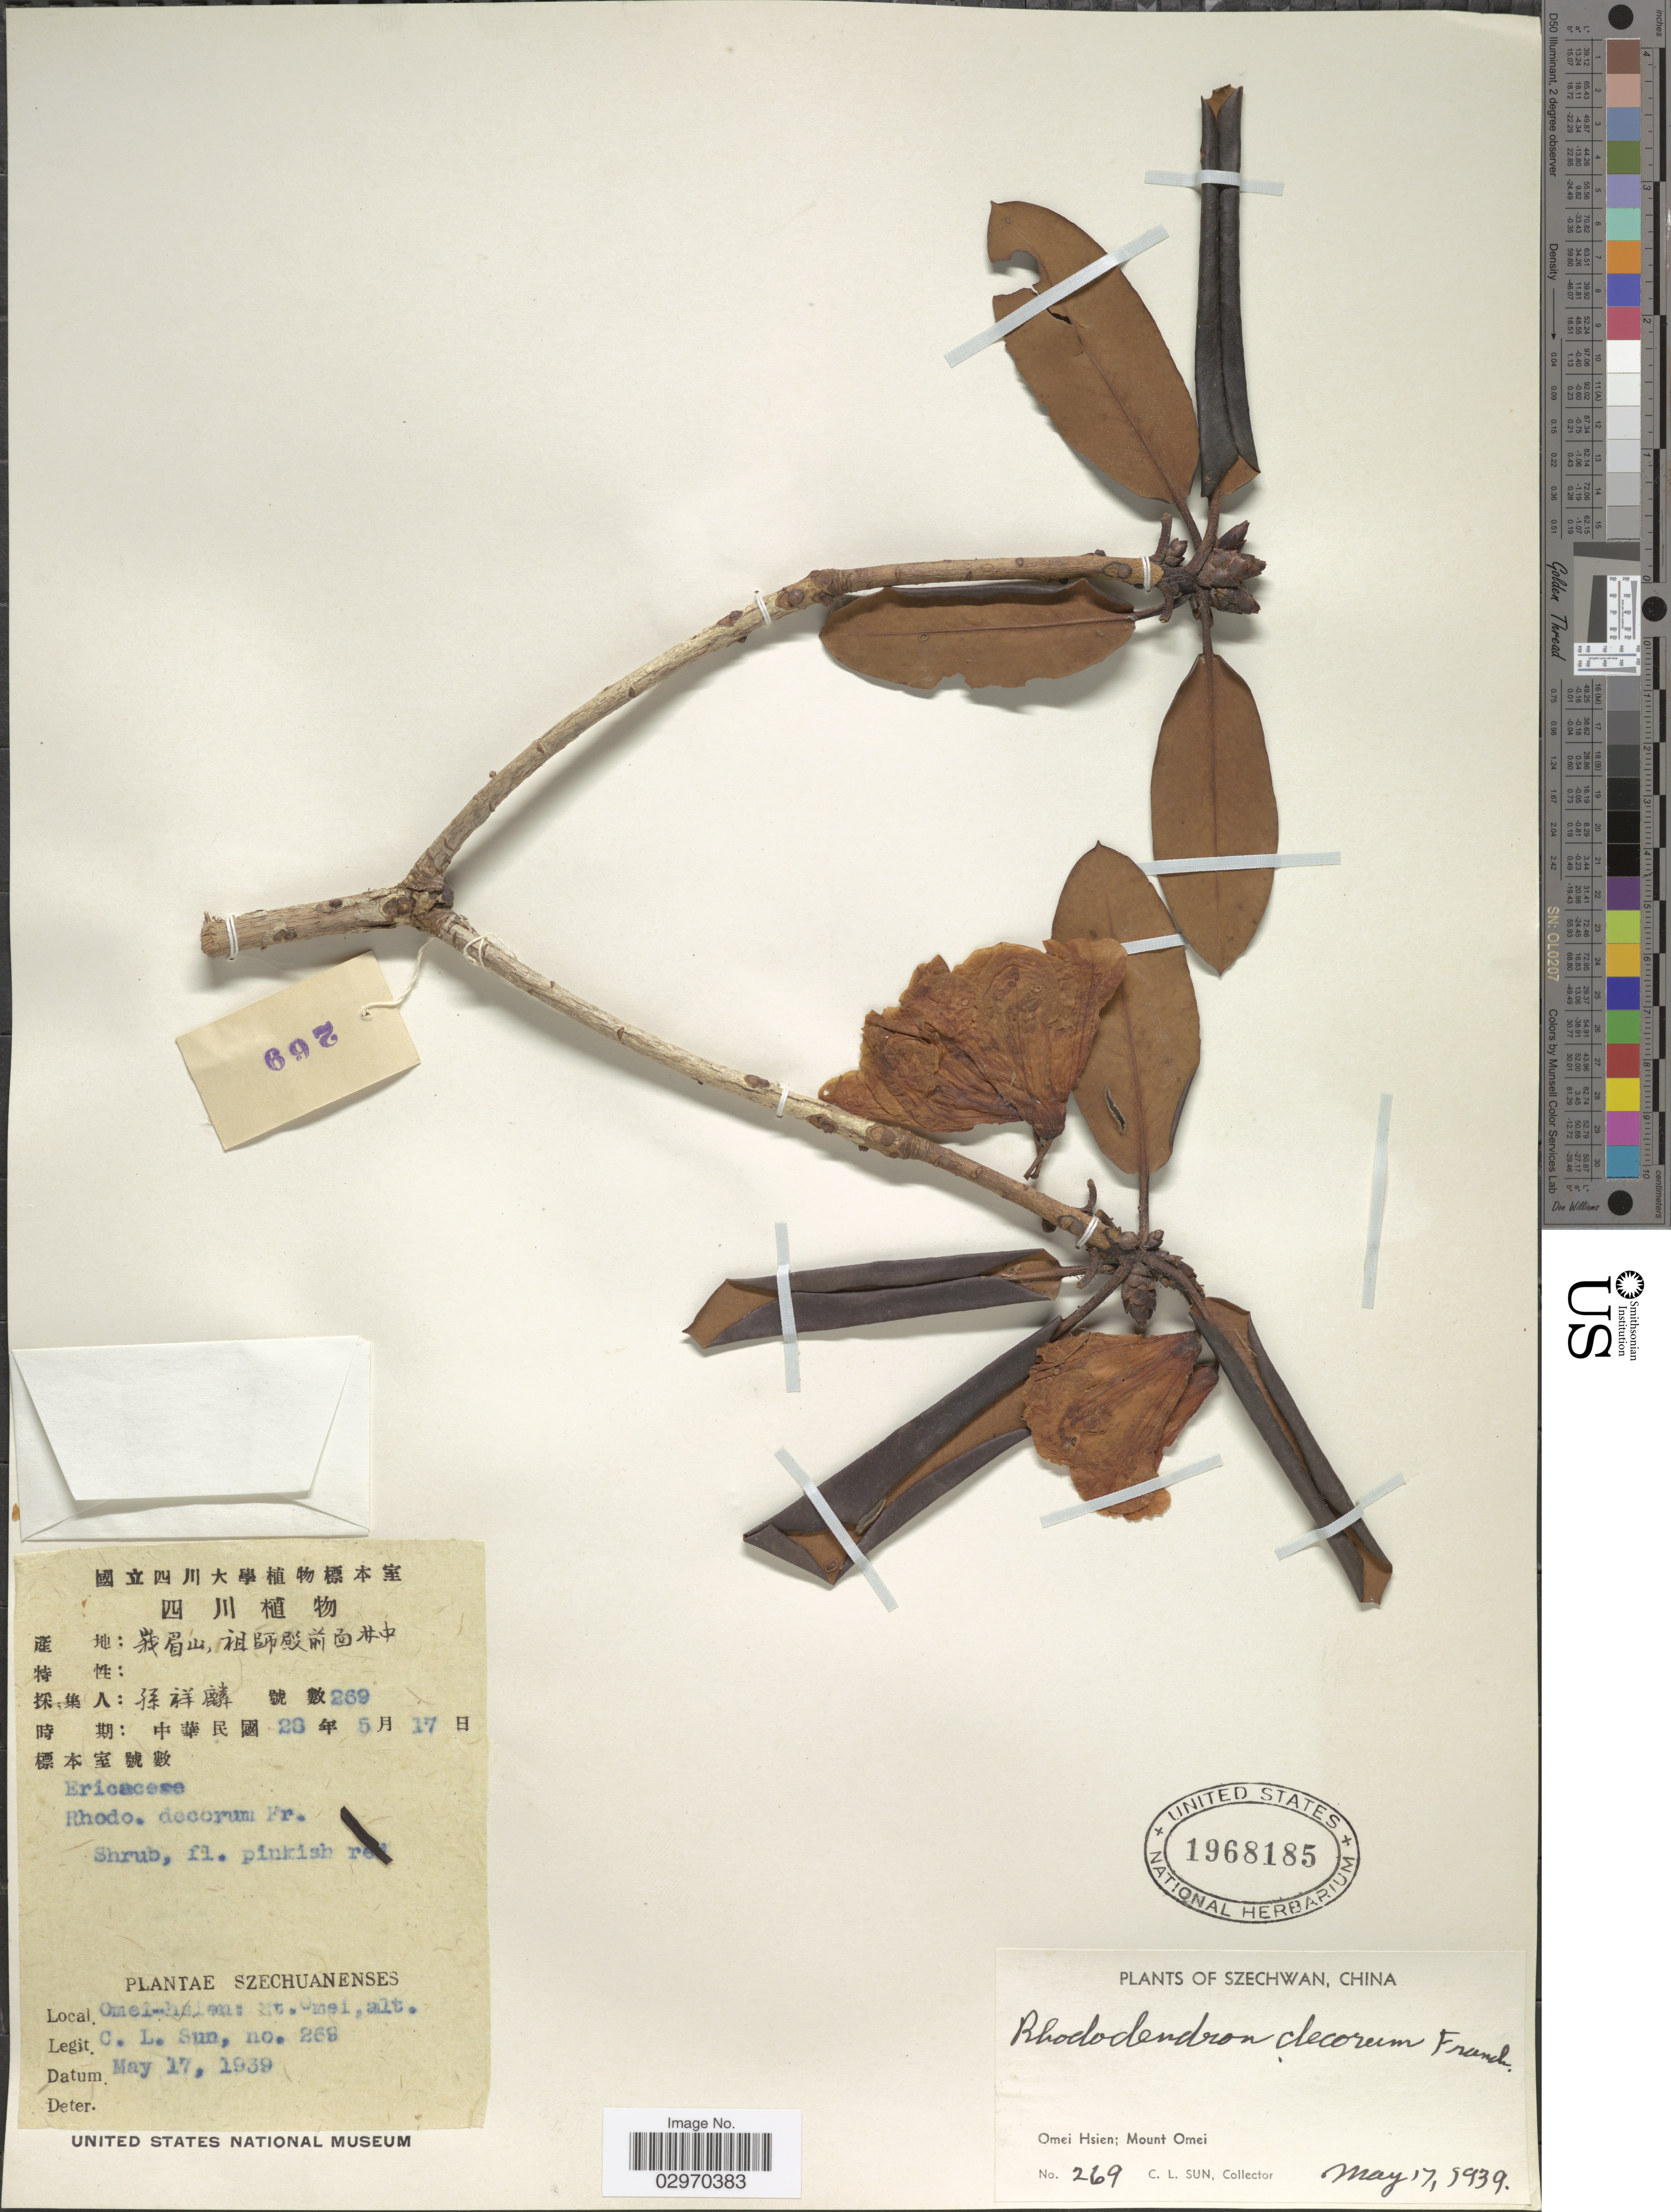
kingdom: Plantae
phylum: Tracheophyta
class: Magnoliopsida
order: Ericales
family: Ericaceae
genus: Rhododendron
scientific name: Rhododendron decorum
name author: Franch.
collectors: C. Sun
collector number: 269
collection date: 1939-05-17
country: China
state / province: Sichuan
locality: Szechwan. Omei Hsien; Mount Omei.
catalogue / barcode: US 1968185